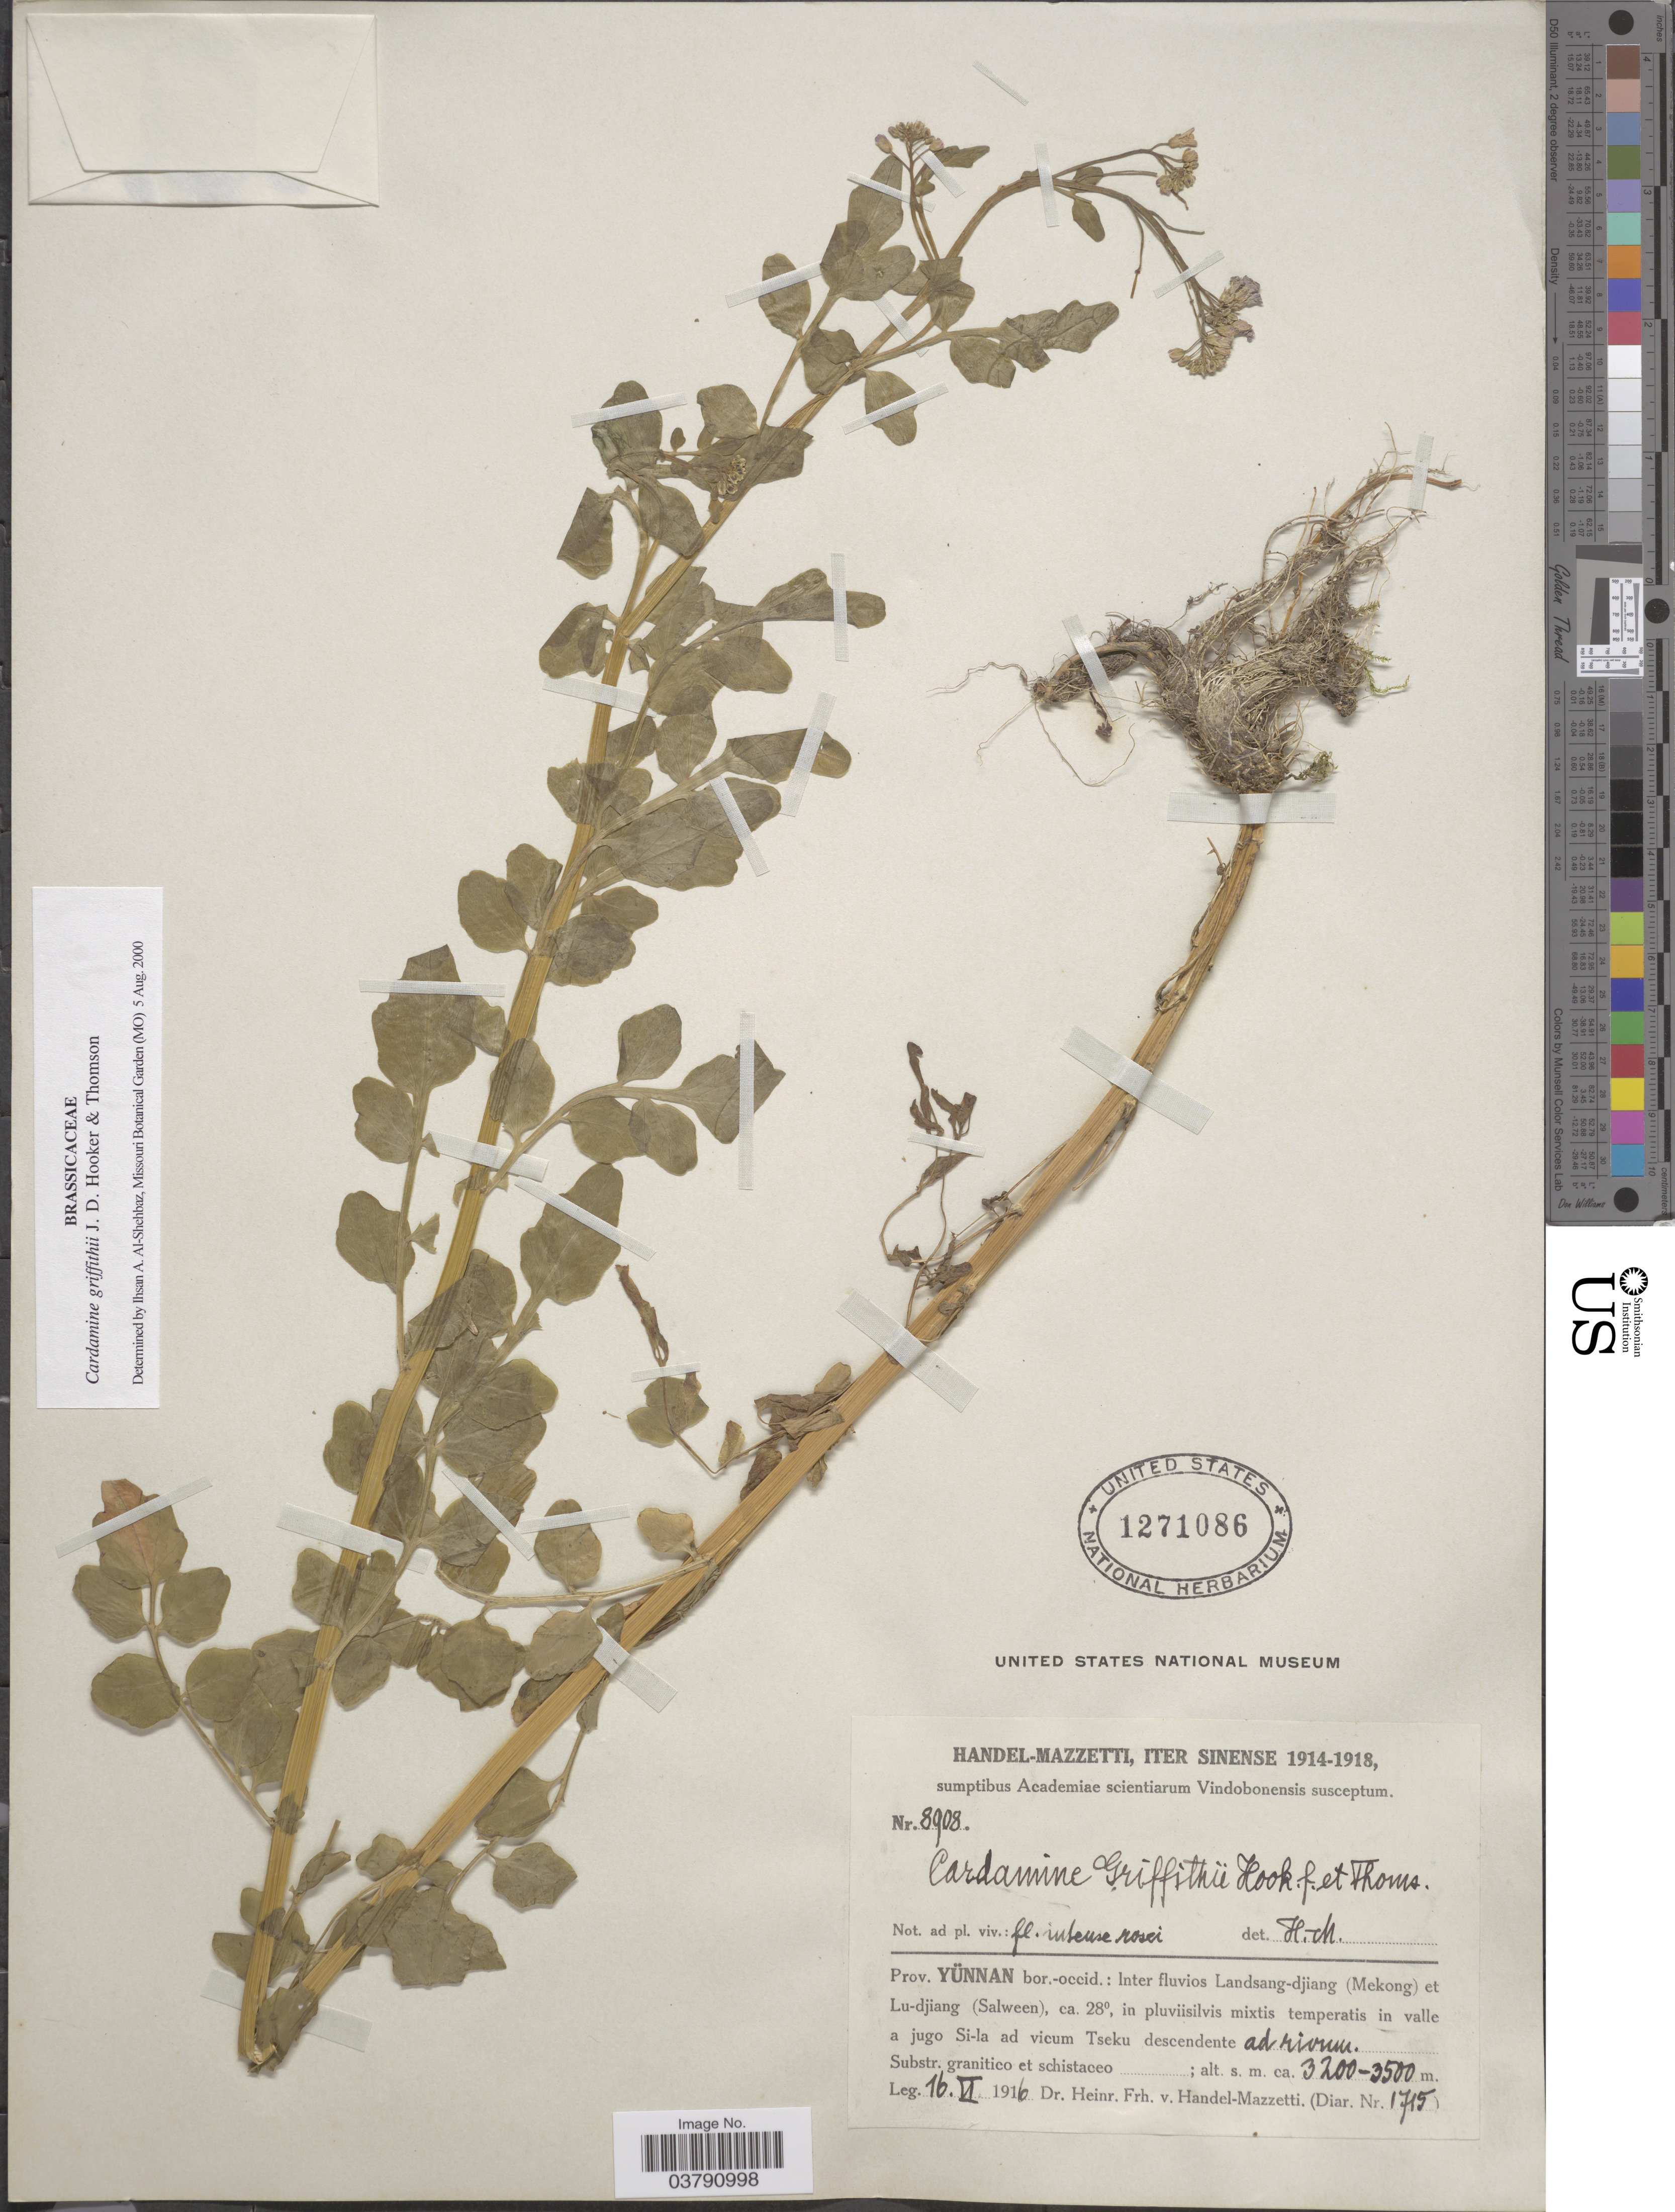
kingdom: Plantae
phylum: Tracheophyta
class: Magnoliopsida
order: Brassicales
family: Brassicaceae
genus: Cardamine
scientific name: Cardamine griffithii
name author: (Thomson) Hook. f.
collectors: H. Handel-Mazzetti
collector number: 8908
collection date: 1916-06-16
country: China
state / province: Yunnan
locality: Prov. Yünnan bor.-occid.: Inter fluvios Landsang-djiang (Mekong) et Lu-djiang (Salween), ca. 28°, in pluviisilvis mixtis temperatis in valle a jugo Si-la ad vicum Tseku descendente ad rivum.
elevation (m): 3200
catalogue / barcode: US 1271086